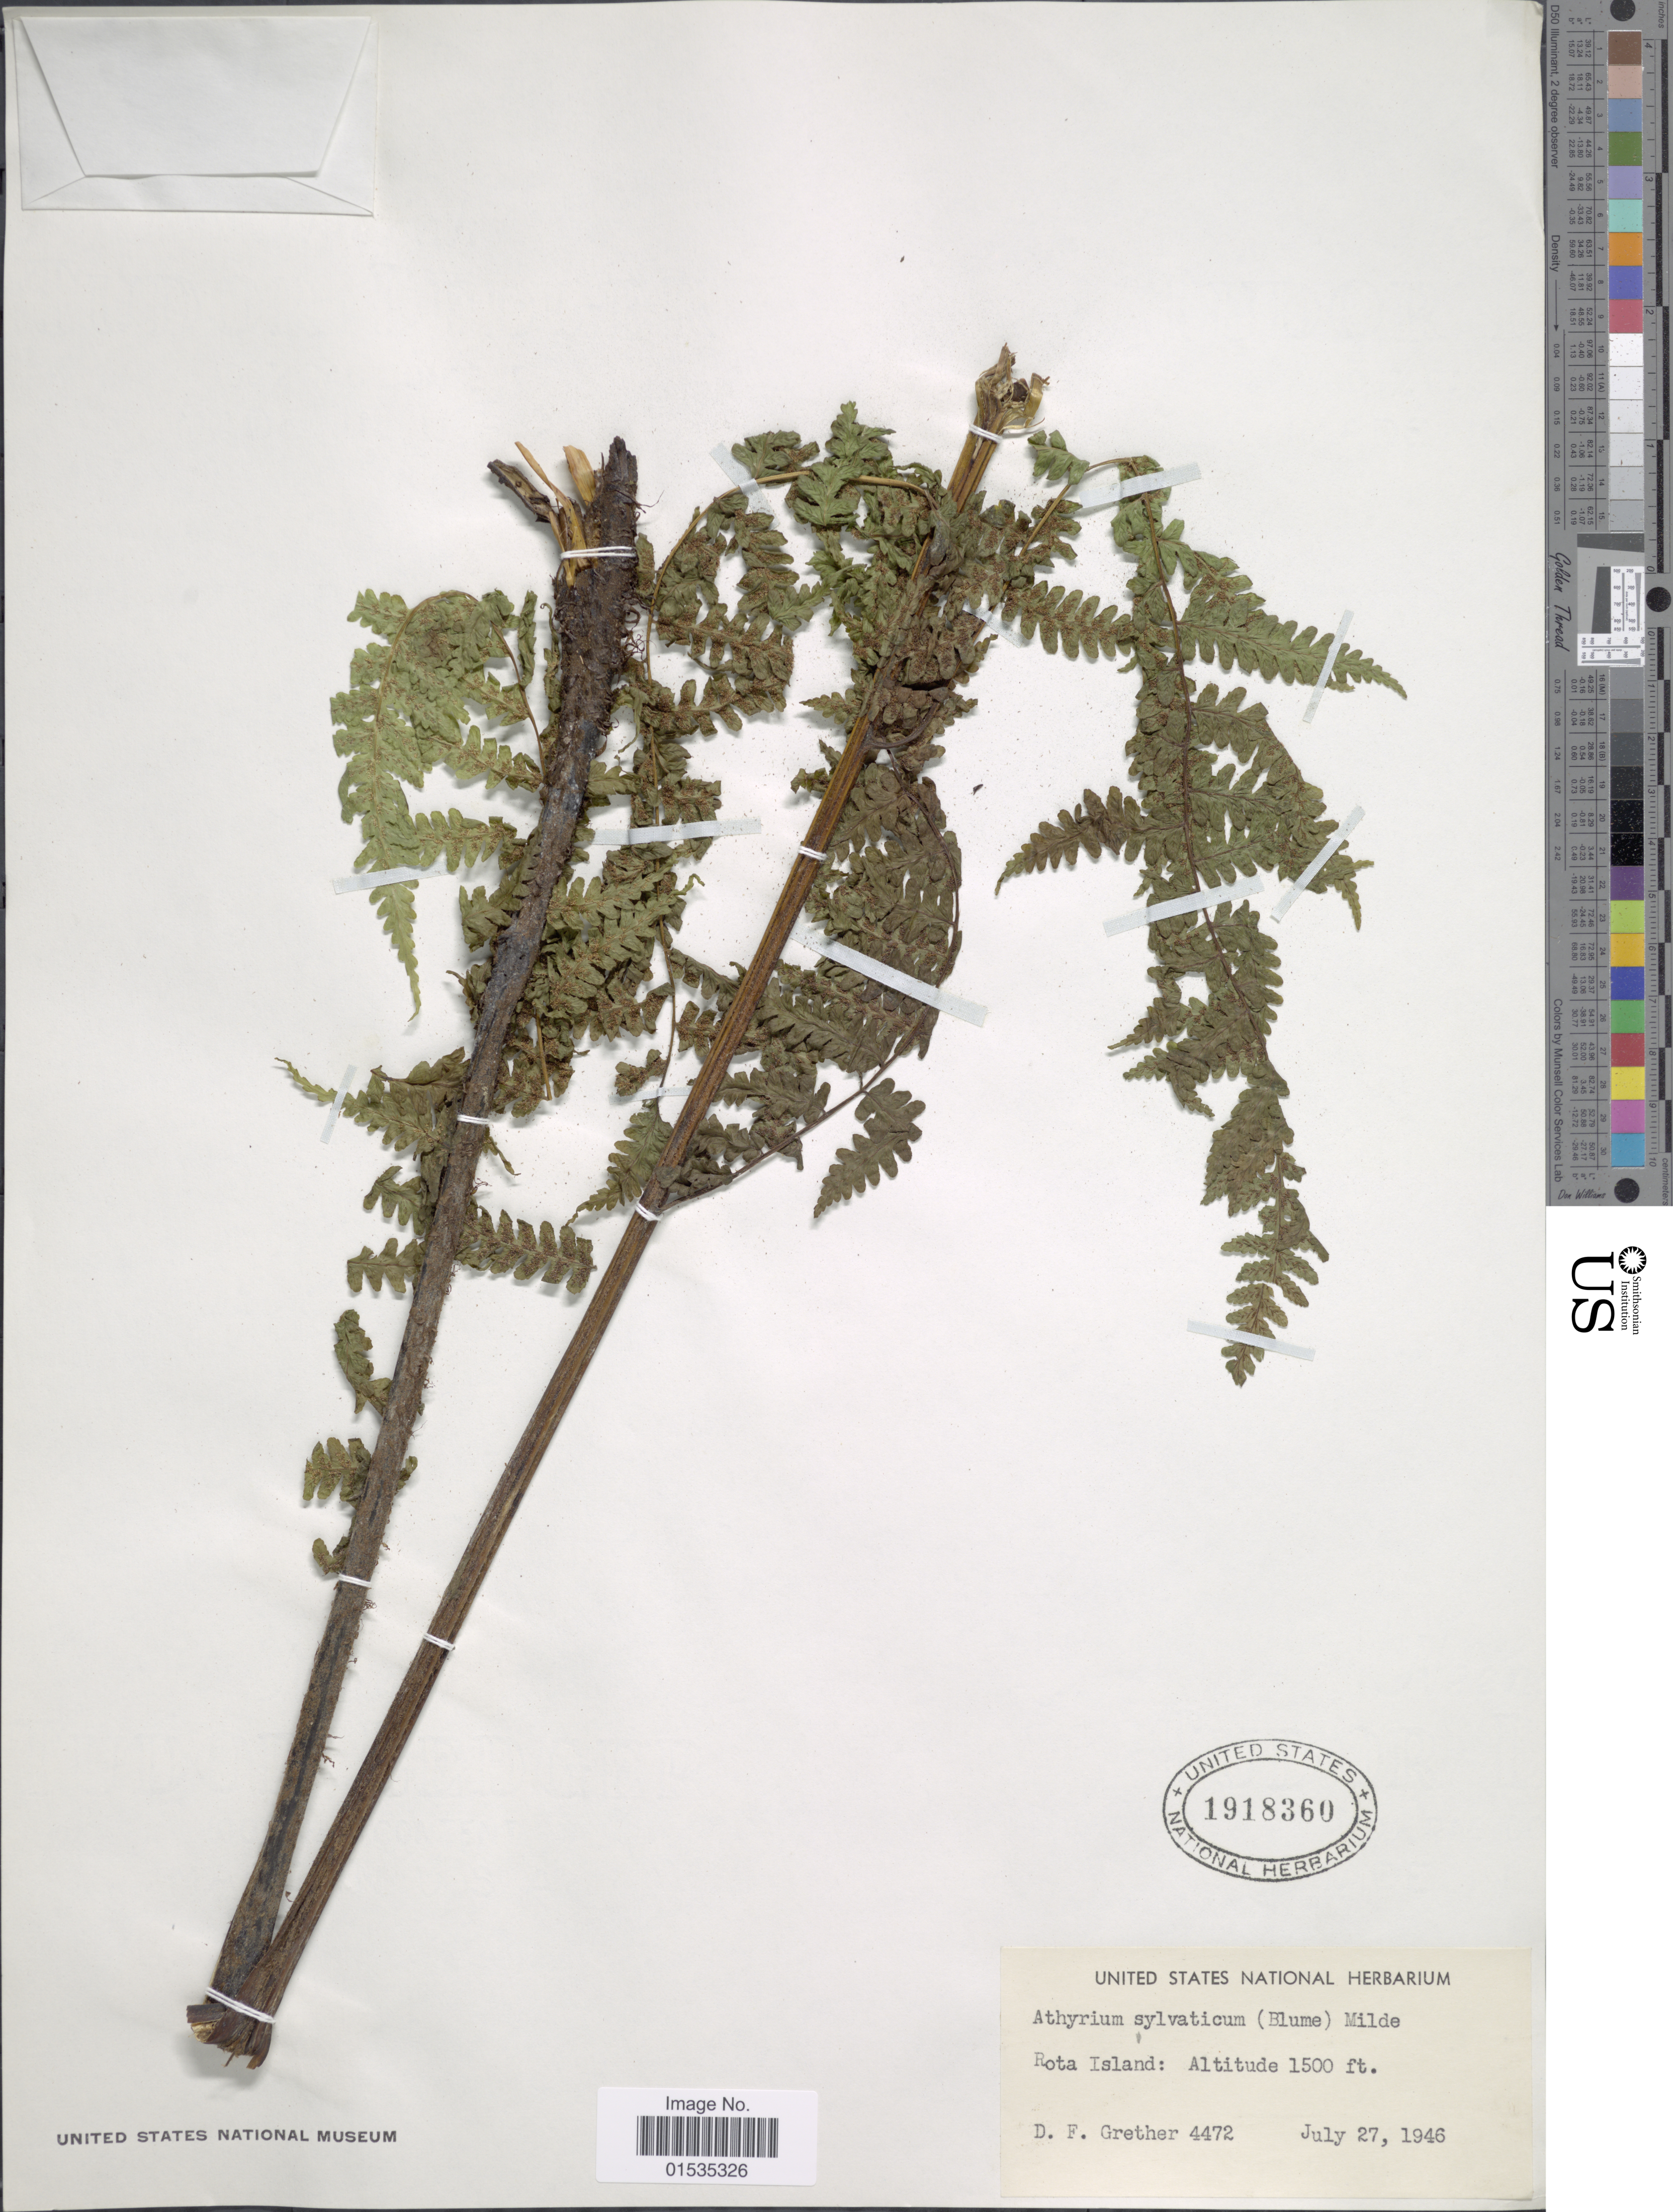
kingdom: Plantae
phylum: Tracheophyta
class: Polypodiopsida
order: Polypodiales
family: Athyriaceae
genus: Diplazium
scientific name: Diplazium woodwardioides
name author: (C. Presl) C.V. Morton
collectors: D. F. Grether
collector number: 4472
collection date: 1946-07-27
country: Northern Mariana Islands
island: Rota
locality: Rota Island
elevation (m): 457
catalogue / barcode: US 1918360